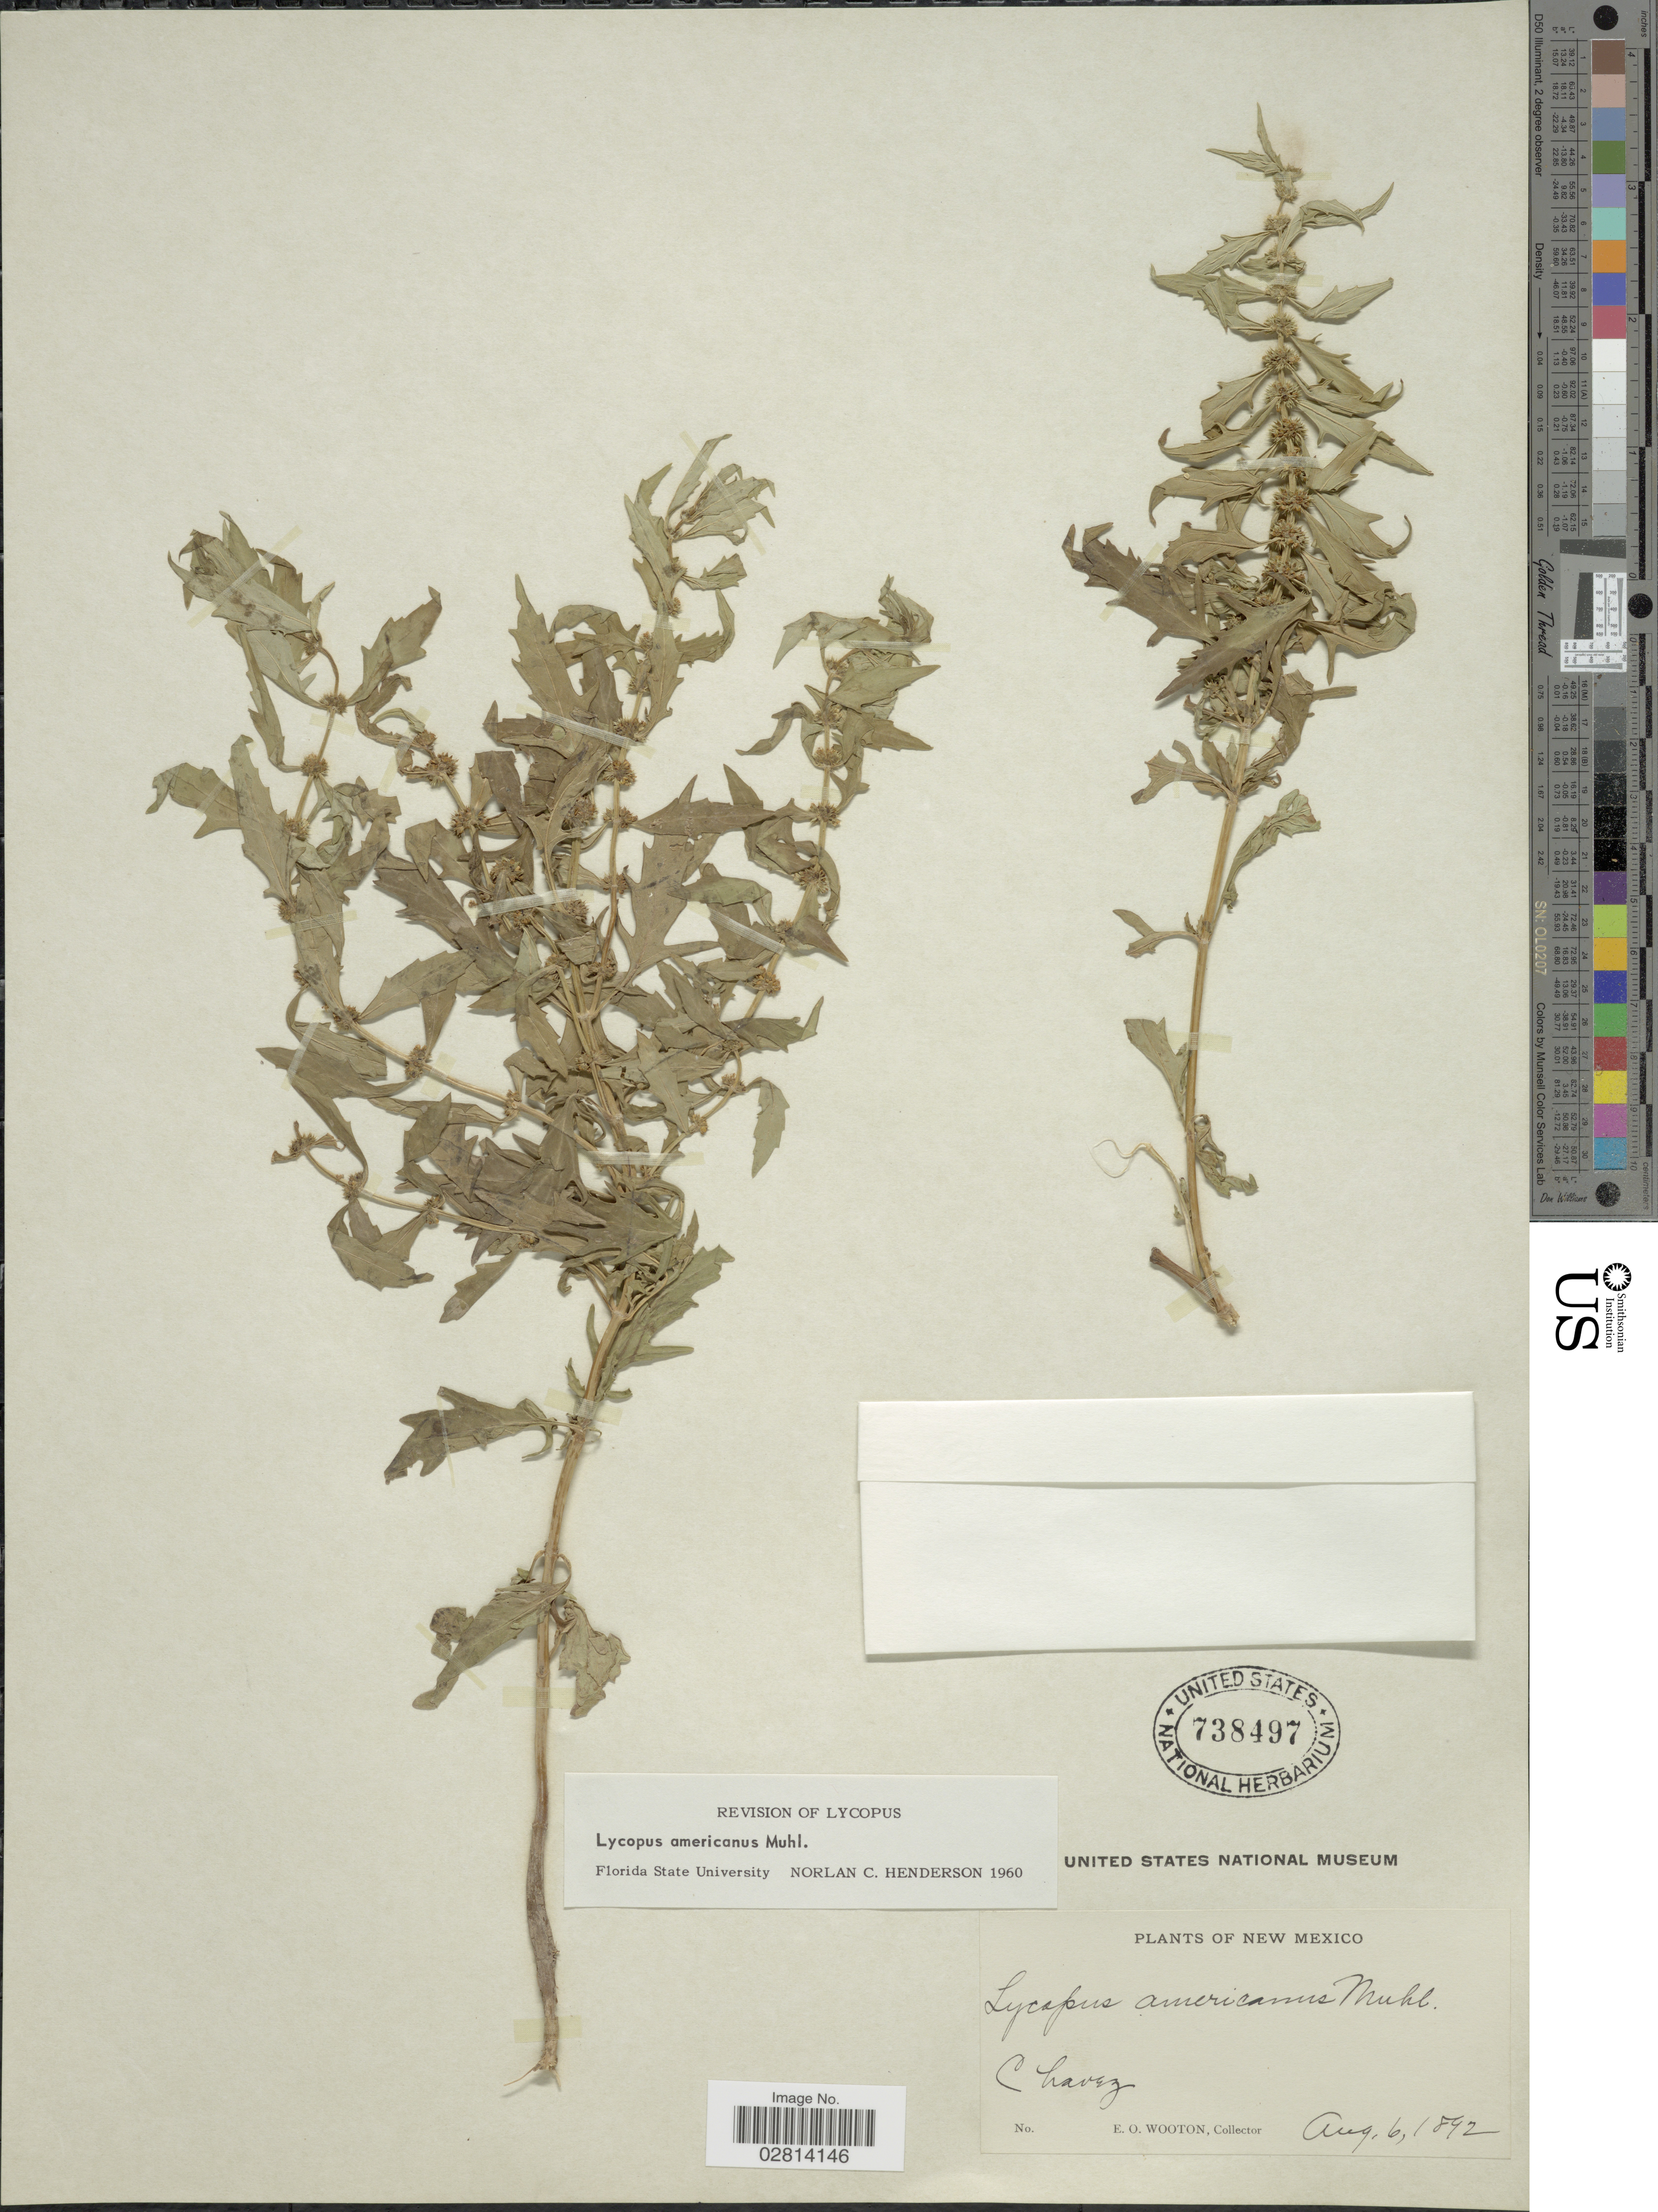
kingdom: Plantae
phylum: Tracheophyta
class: Magnoliopsida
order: Lamiales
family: Lamiaceae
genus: Lycopus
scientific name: Lycopus americanus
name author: Muhl. ex W.P.C. Barton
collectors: E. O. Wooton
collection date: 1892-08-06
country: United States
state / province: New Mexico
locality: Chavez.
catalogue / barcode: US 738497